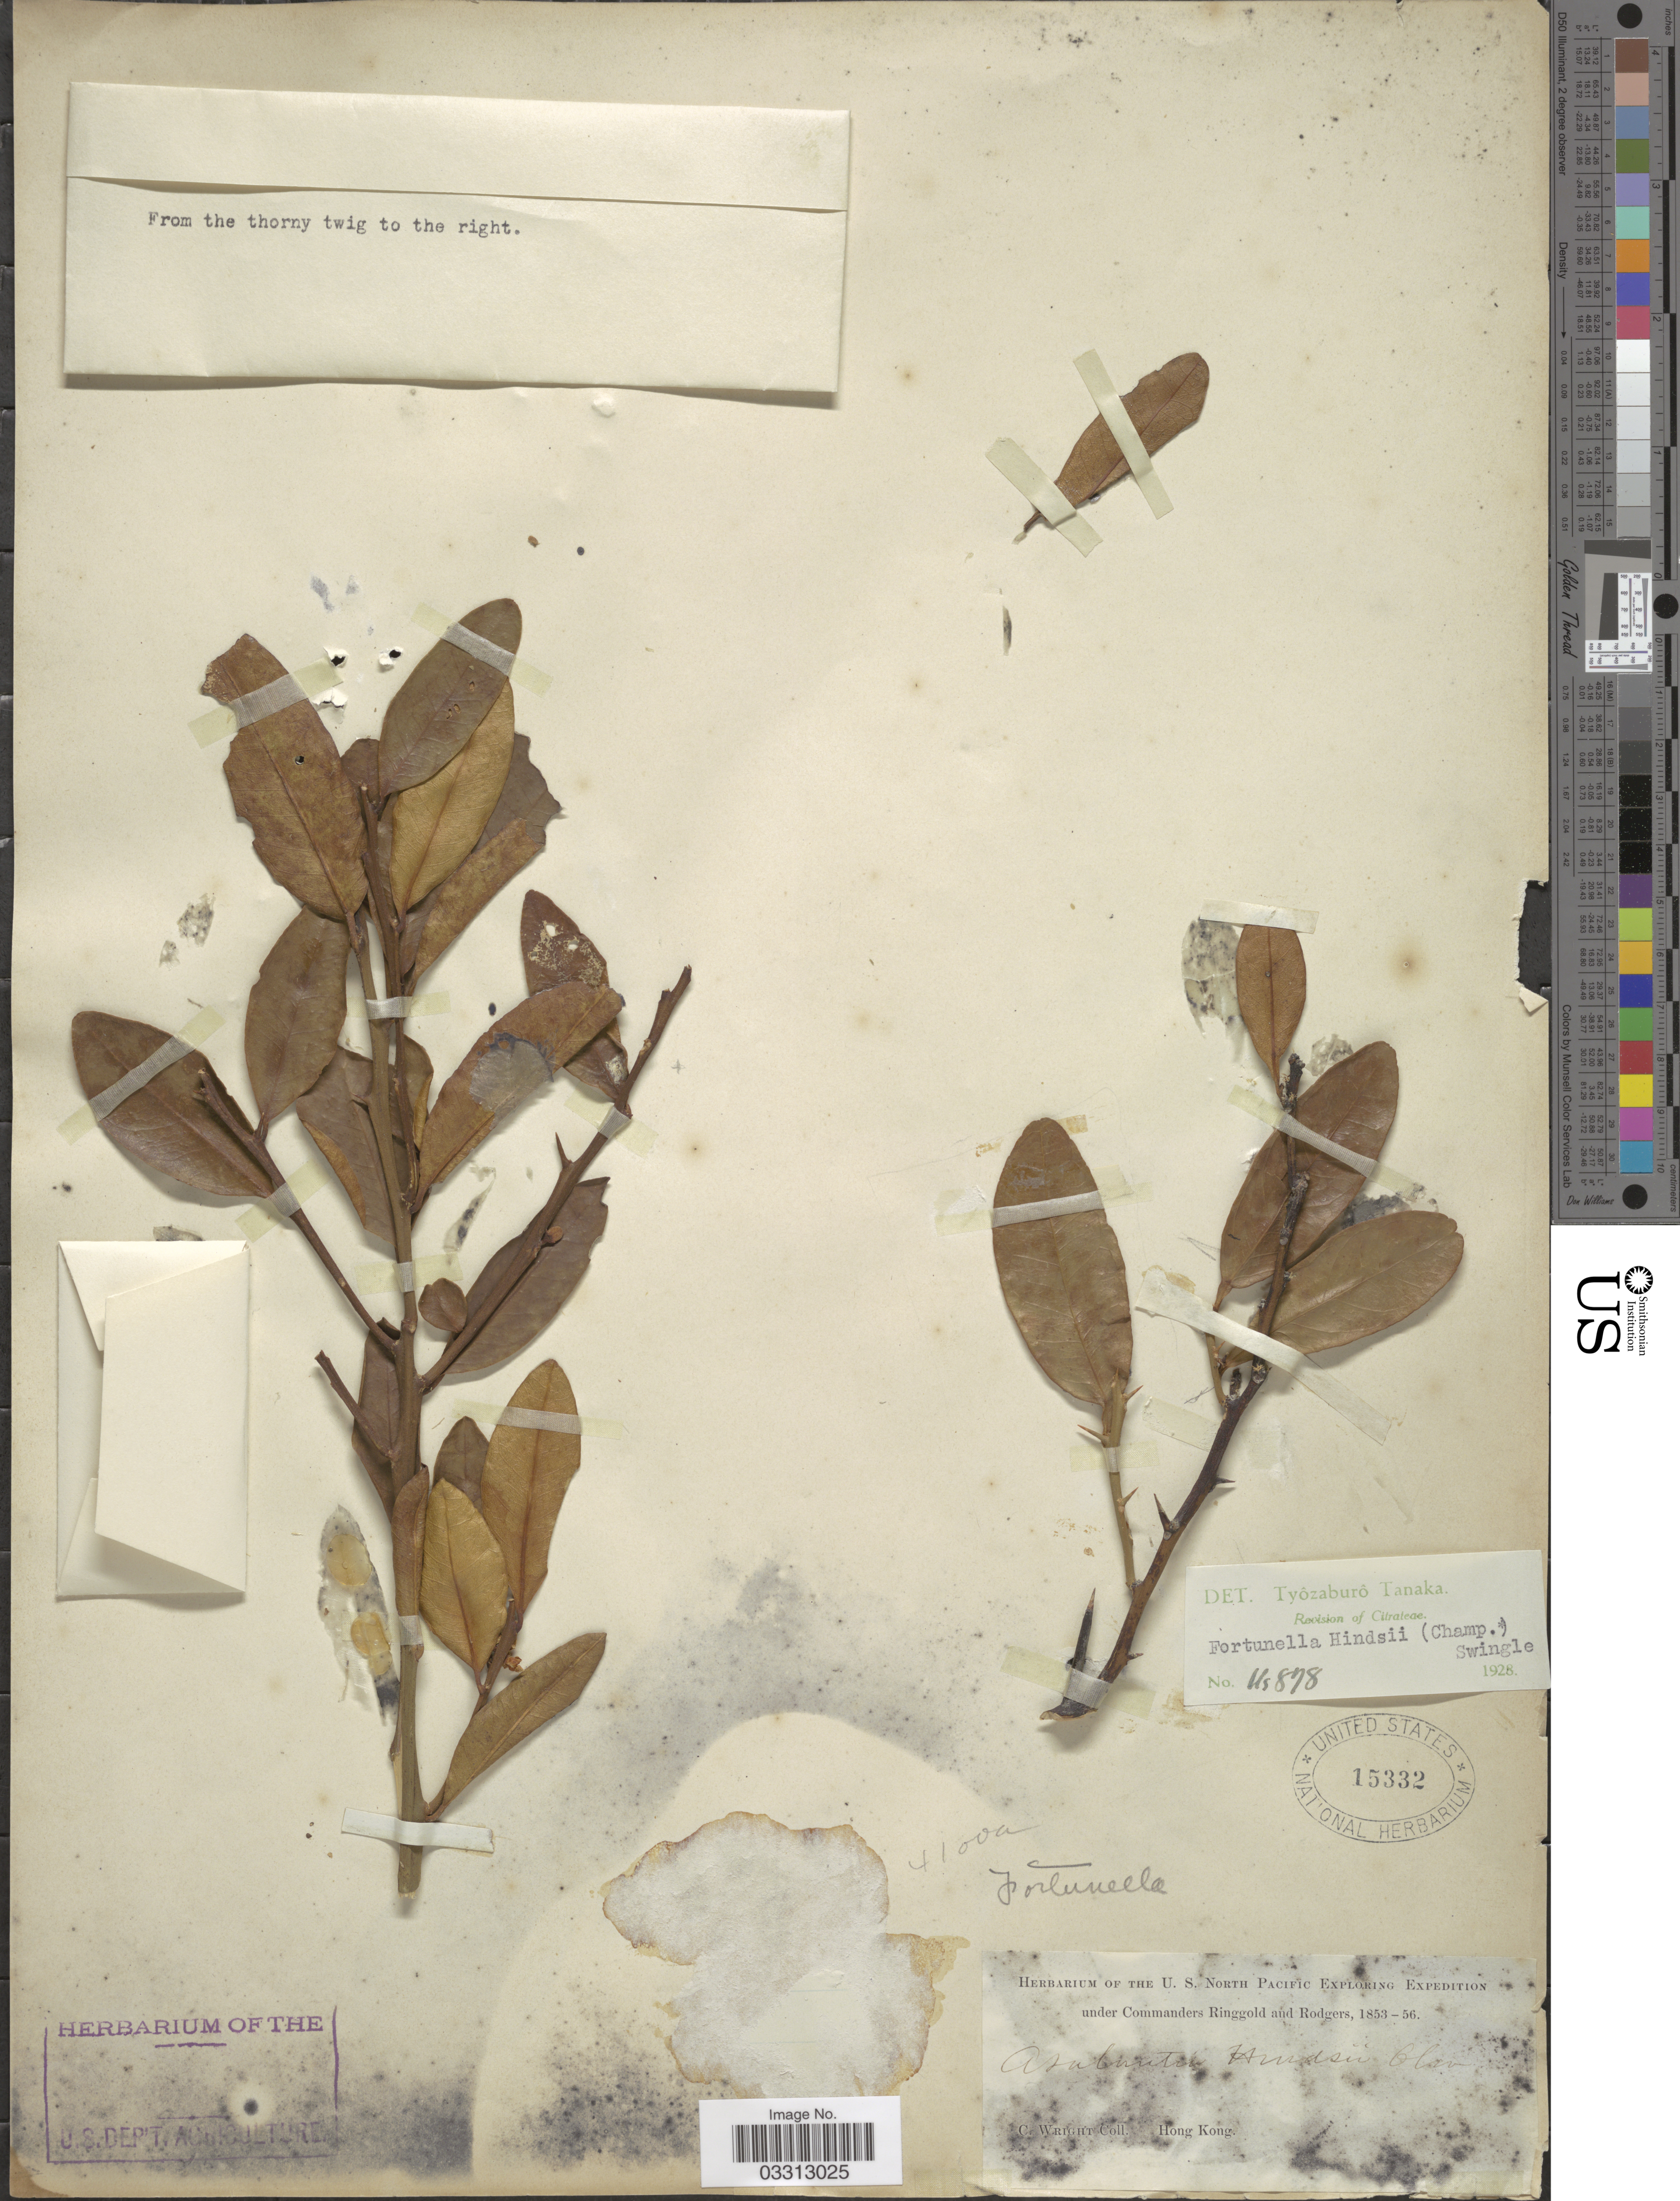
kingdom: Plantae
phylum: Tracheophyta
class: Magnoliopsida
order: Sapindales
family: Rutaceae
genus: Citrus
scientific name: Citrus japonica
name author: Thunb.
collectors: C. Wright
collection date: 1853/1856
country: China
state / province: Hong Kong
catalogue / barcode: US 15332